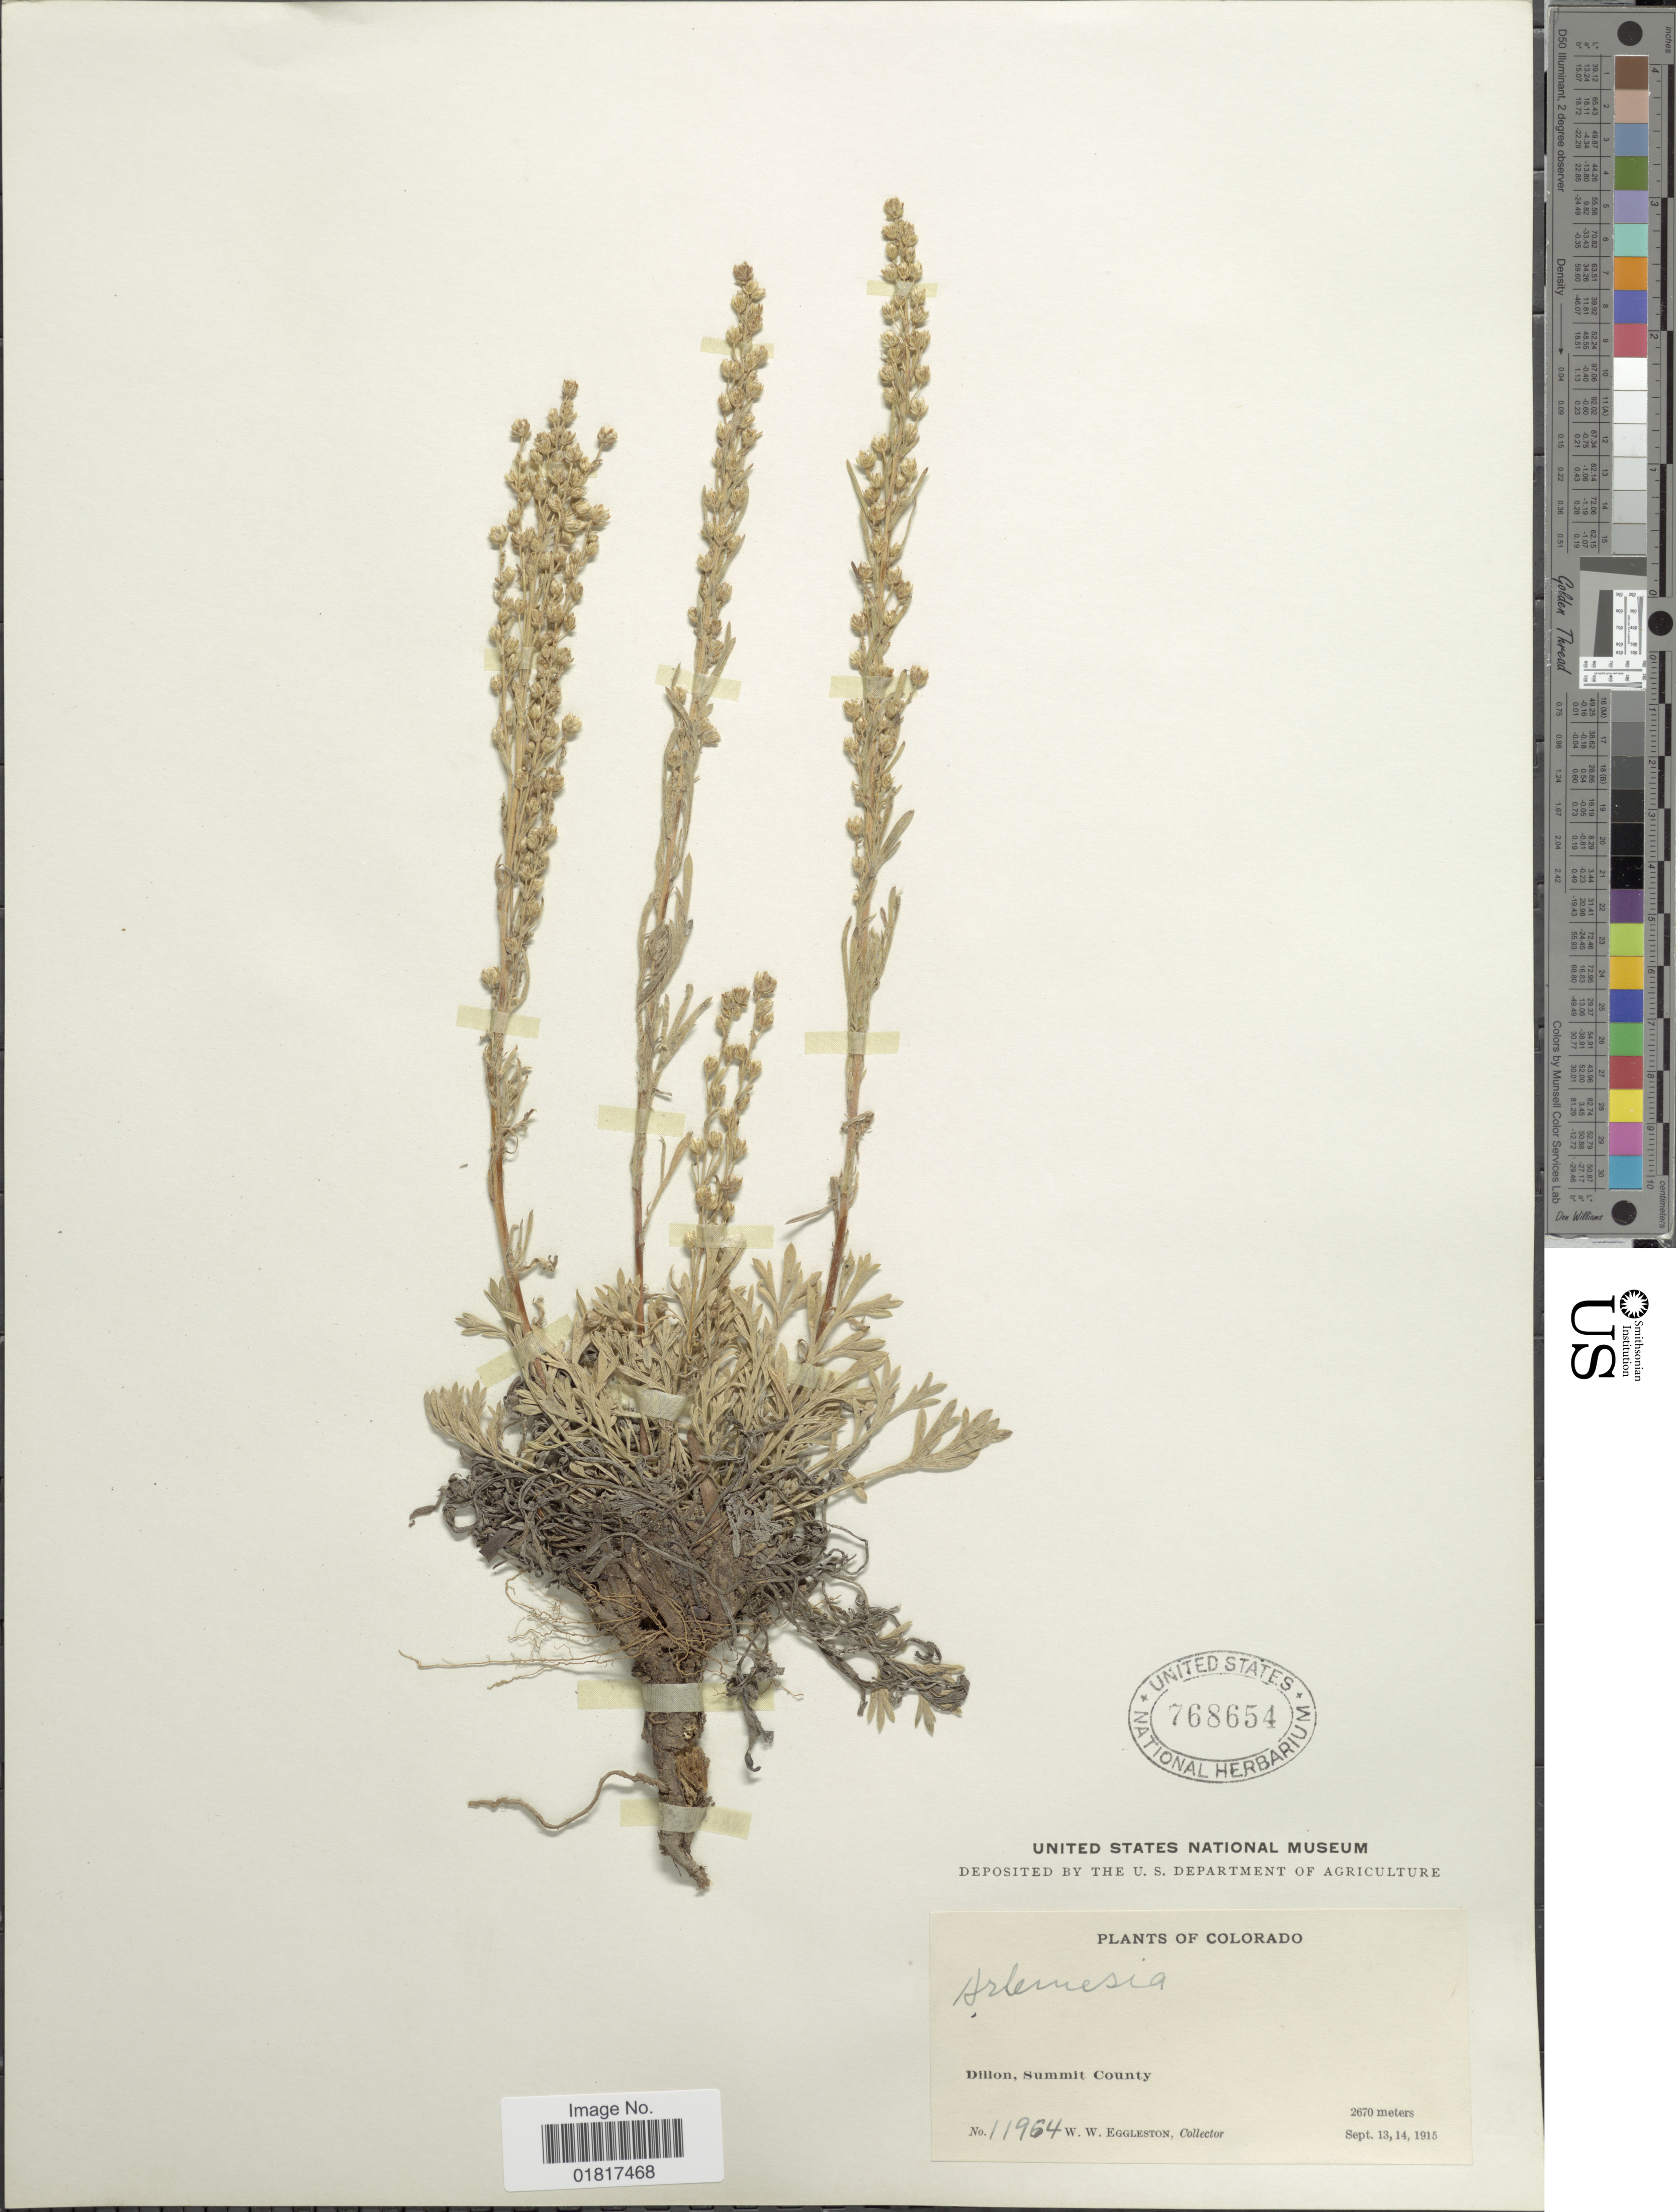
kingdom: Plantae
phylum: Tracheophyta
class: Magnoliopsida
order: Asterales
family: Asteraceae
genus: Artemisia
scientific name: Artemisia sp.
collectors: W. W. Eggleston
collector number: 11964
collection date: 1915-09-13/1915-09-14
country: United States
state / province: Colorado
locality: Dillon, Summit County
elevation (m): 2670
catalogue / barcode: US 768654